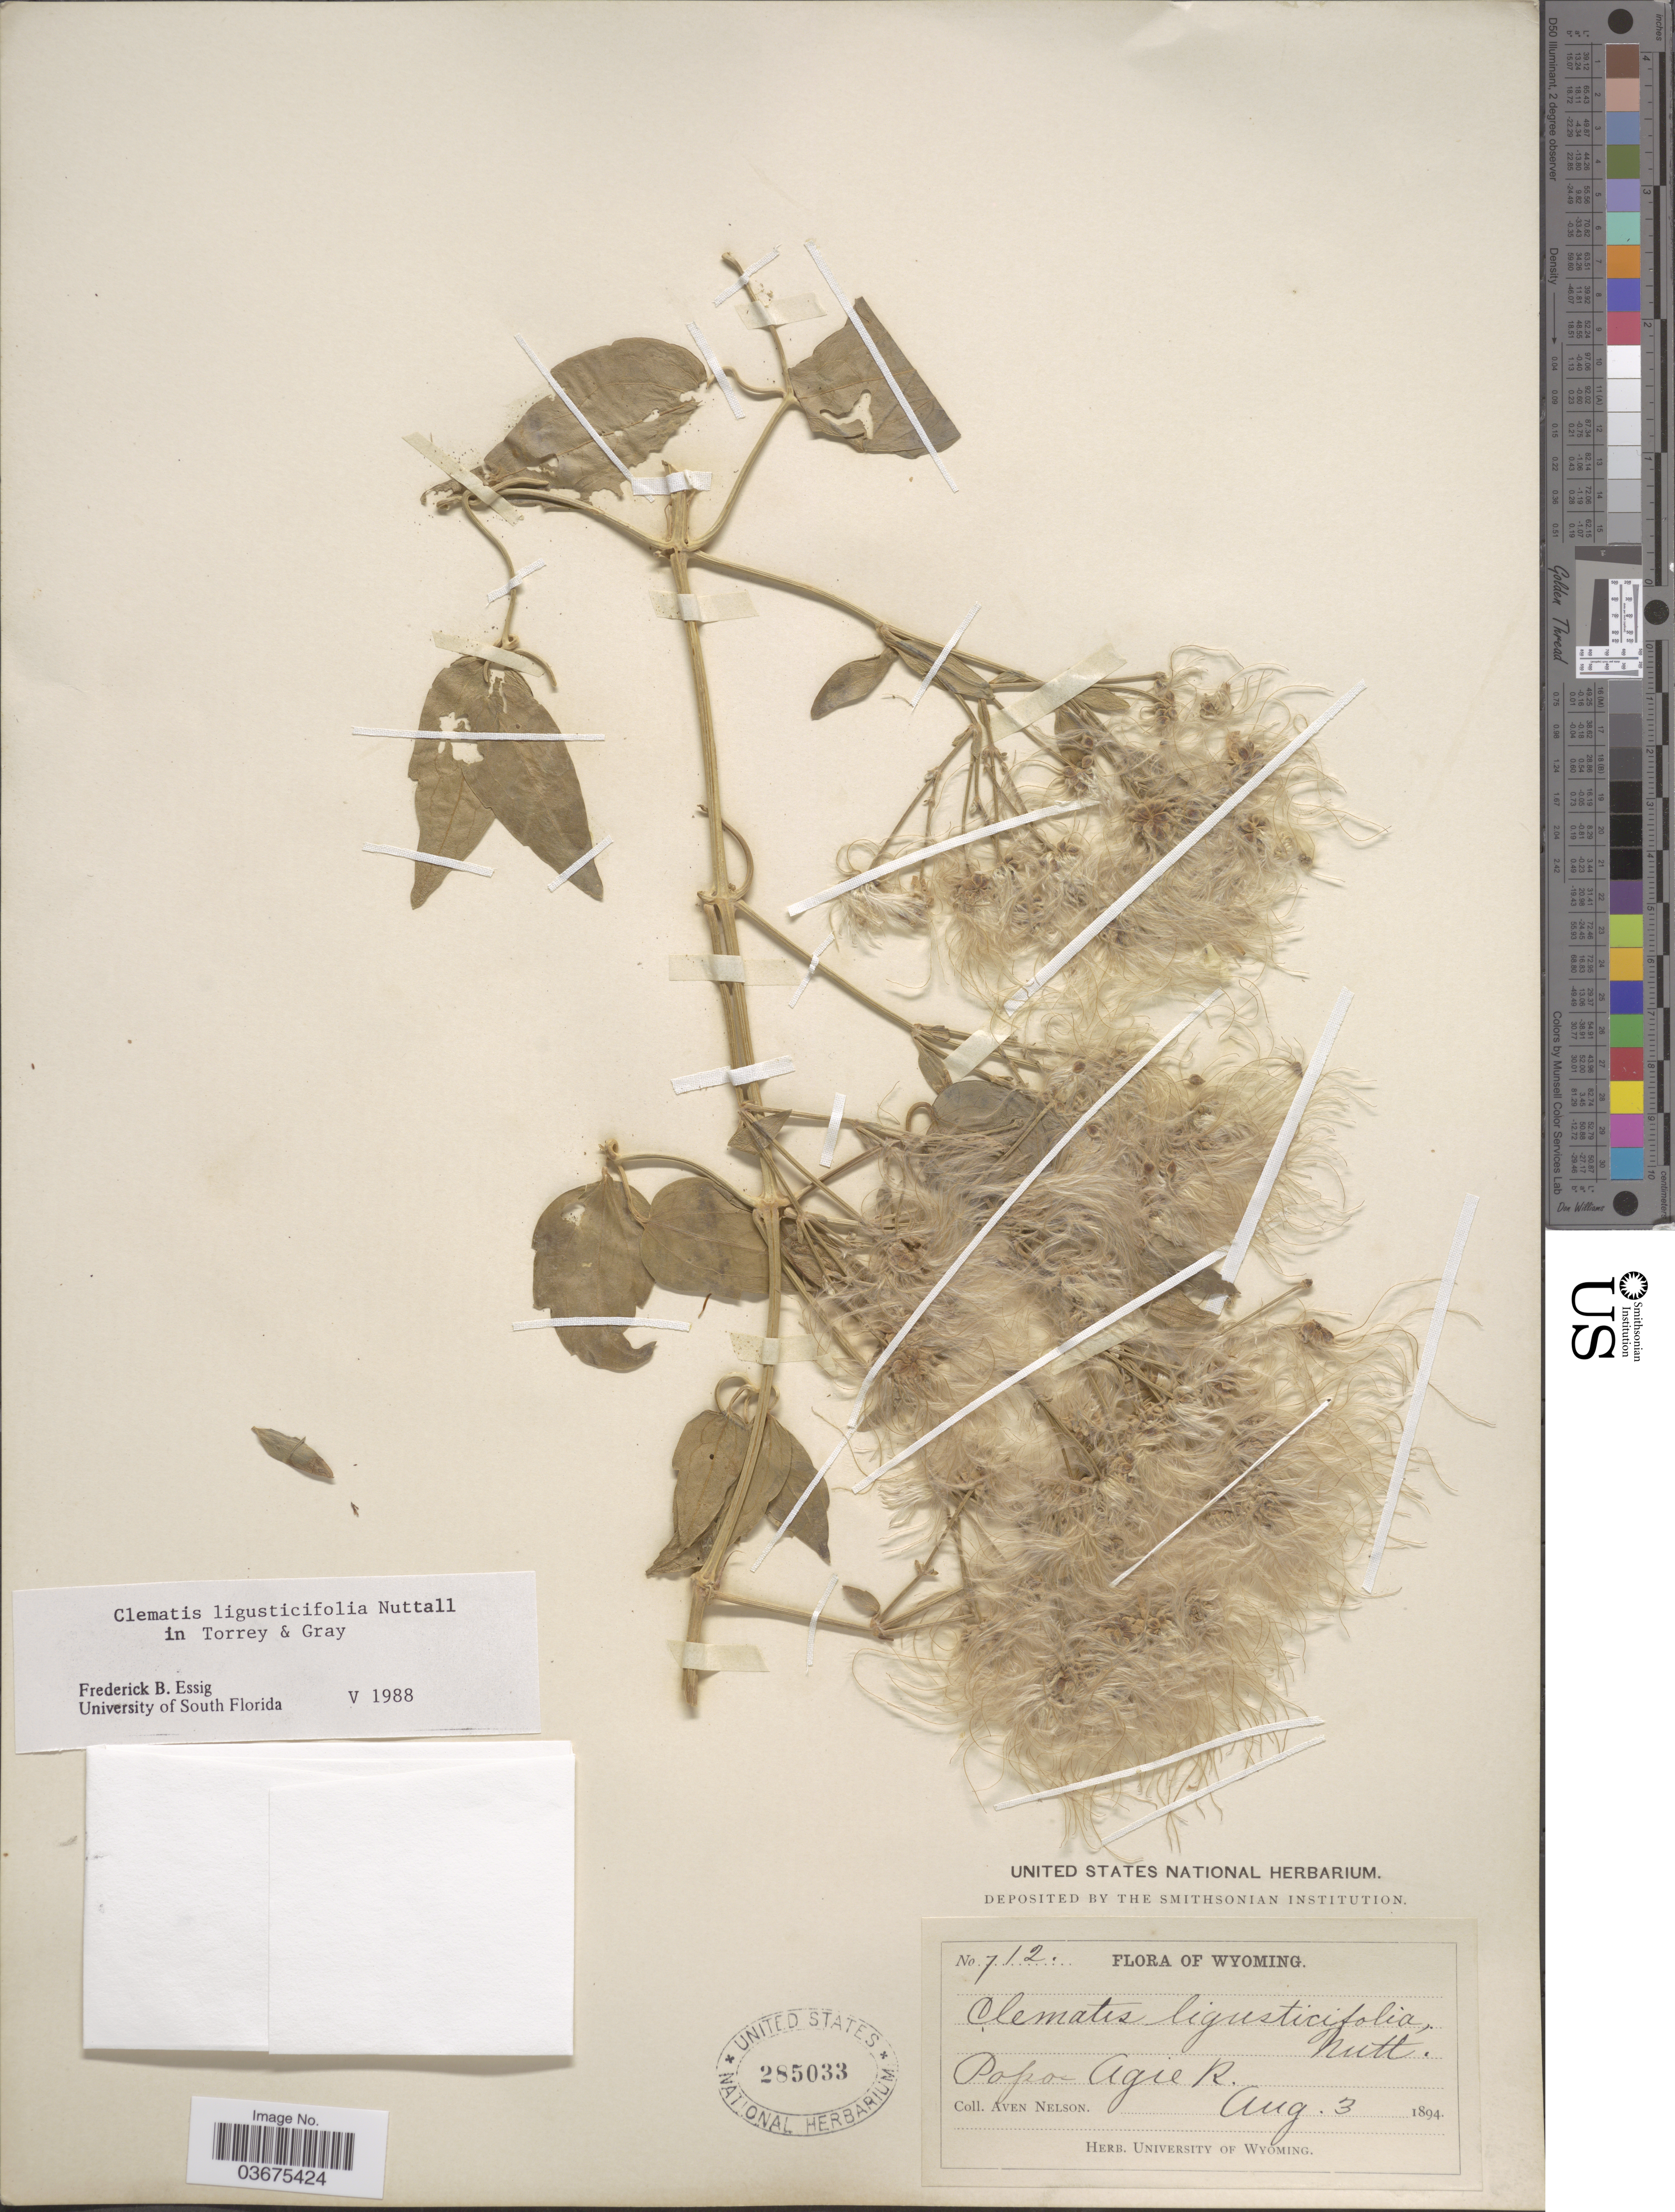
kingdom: Plantae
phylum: Tracheophyta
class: Magnoliopsida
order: Ranunculales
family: Ranunculaceae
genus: Clematis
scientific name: Clematis ligusticifolia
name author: Nutt.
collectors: A. Nelson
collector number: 712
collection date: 1894-08-03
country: United States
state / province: Wyoming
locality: Popo-Agie R.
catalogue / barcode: US 285033